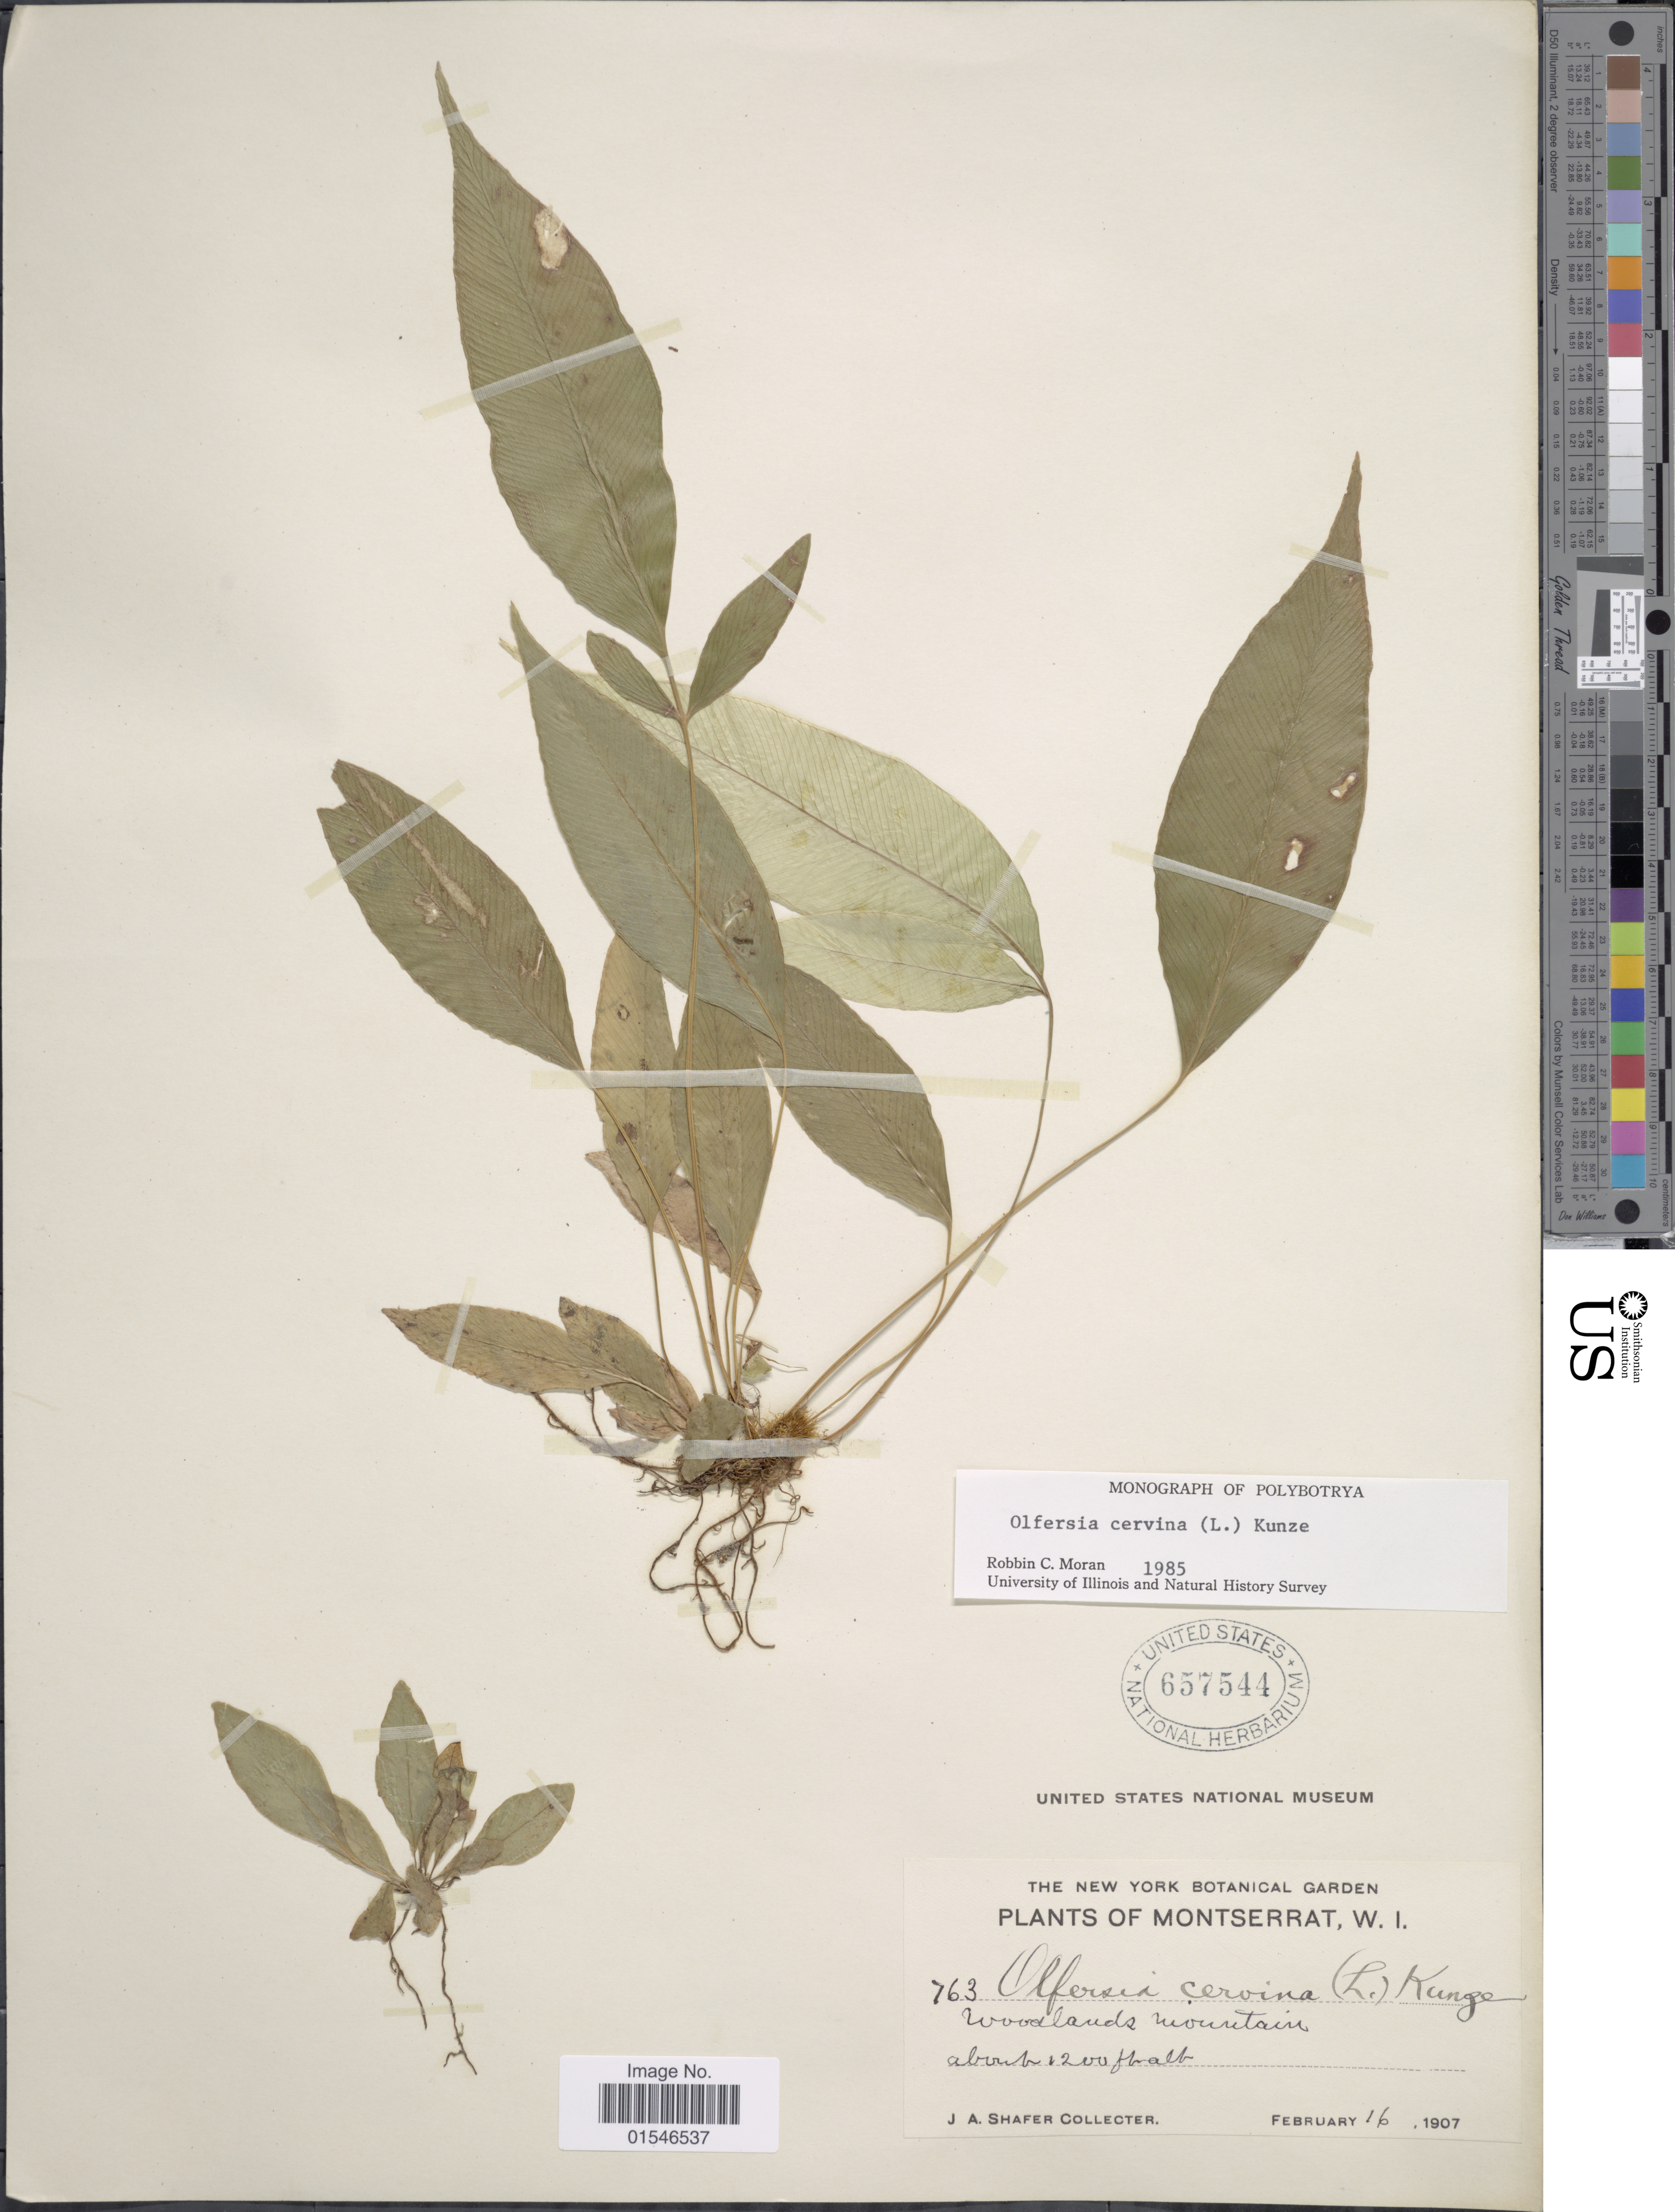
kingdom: Plantae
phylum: Tracheophyta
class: Polypodiopsida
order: Polypodiales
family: Dryopteridaceae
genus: Olfersia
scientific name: Olfersia cervina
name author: (L.) Kunze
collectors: J. A. Shafer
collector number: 763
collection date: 1907-02-16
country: Montserrat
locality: W. I. Woodland mountain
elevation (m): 366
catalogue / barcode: US 657544